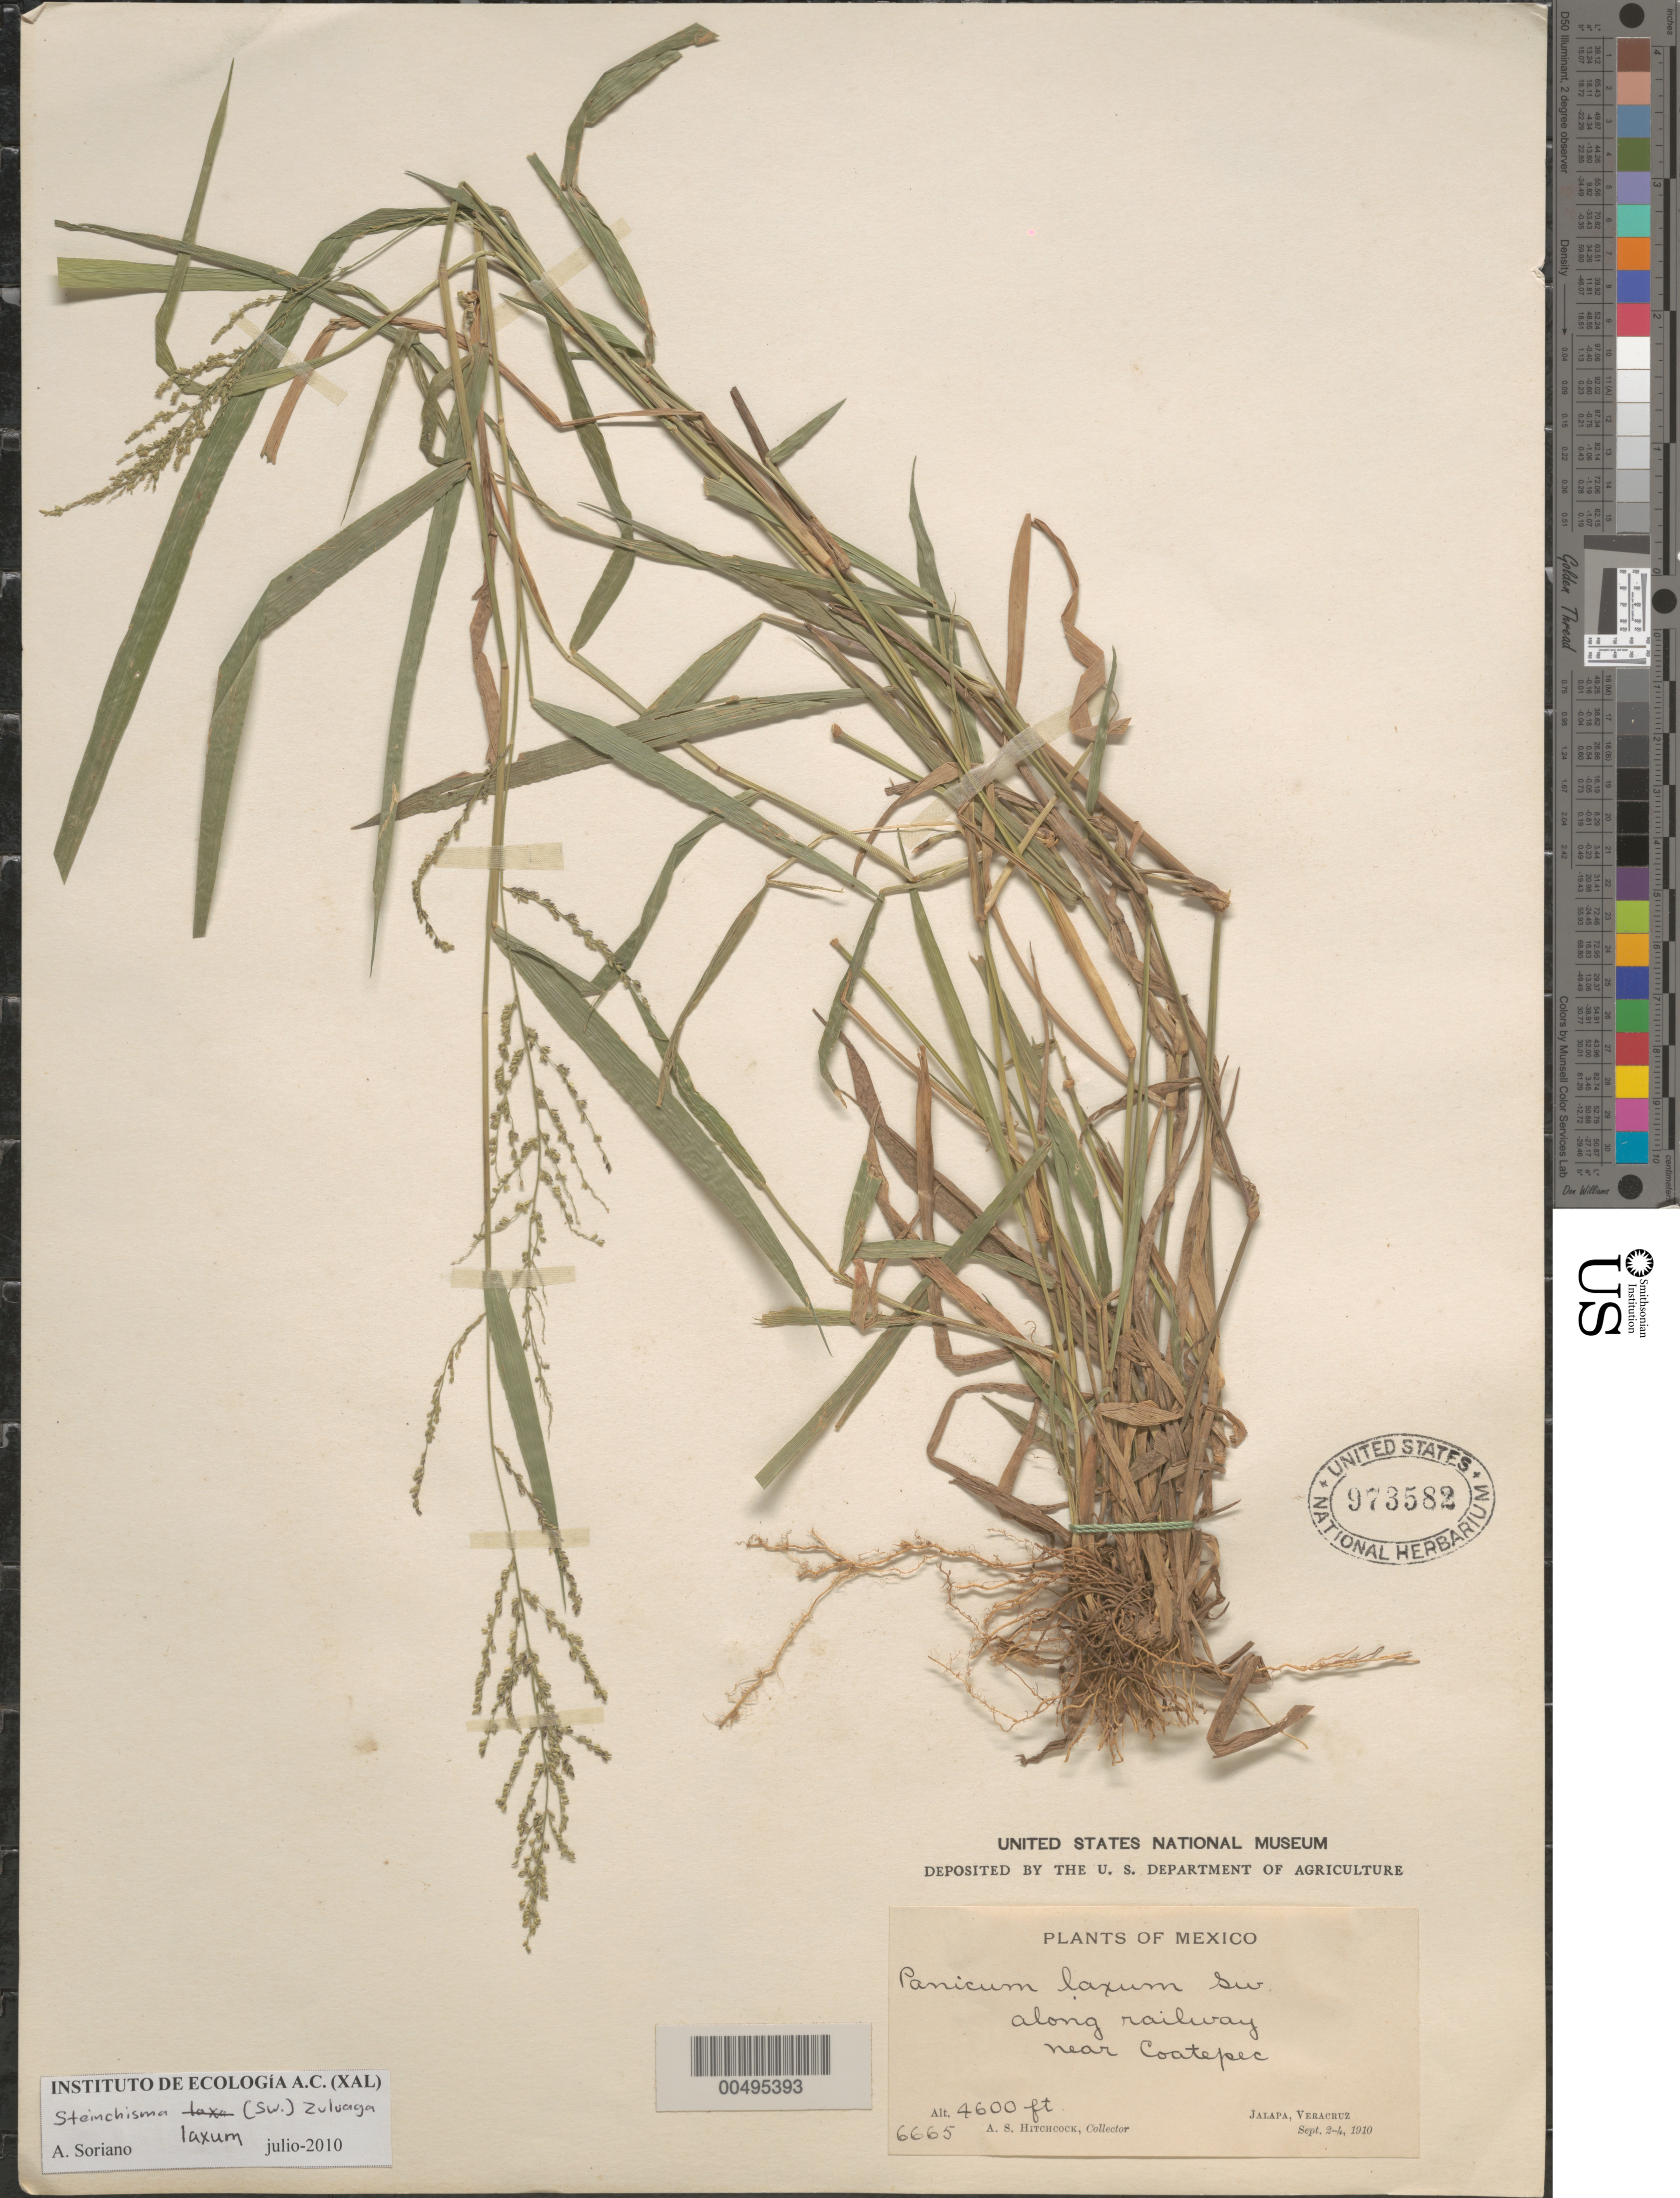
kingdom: Plantae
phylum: Tracheophyta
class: Liliopsida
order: Poales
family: Poaceae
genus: Panicum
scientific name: Panicum laxum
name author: Sw.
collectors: A. S. Hitchcock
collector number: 6665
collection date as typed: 2 Sep 1910 to 4 Sep 1910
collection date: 1910-09-02/1910-09-04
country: Mexico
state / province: Veracruz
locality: Jalapa, near Coatepec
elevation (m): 1402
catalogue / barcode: US 973582